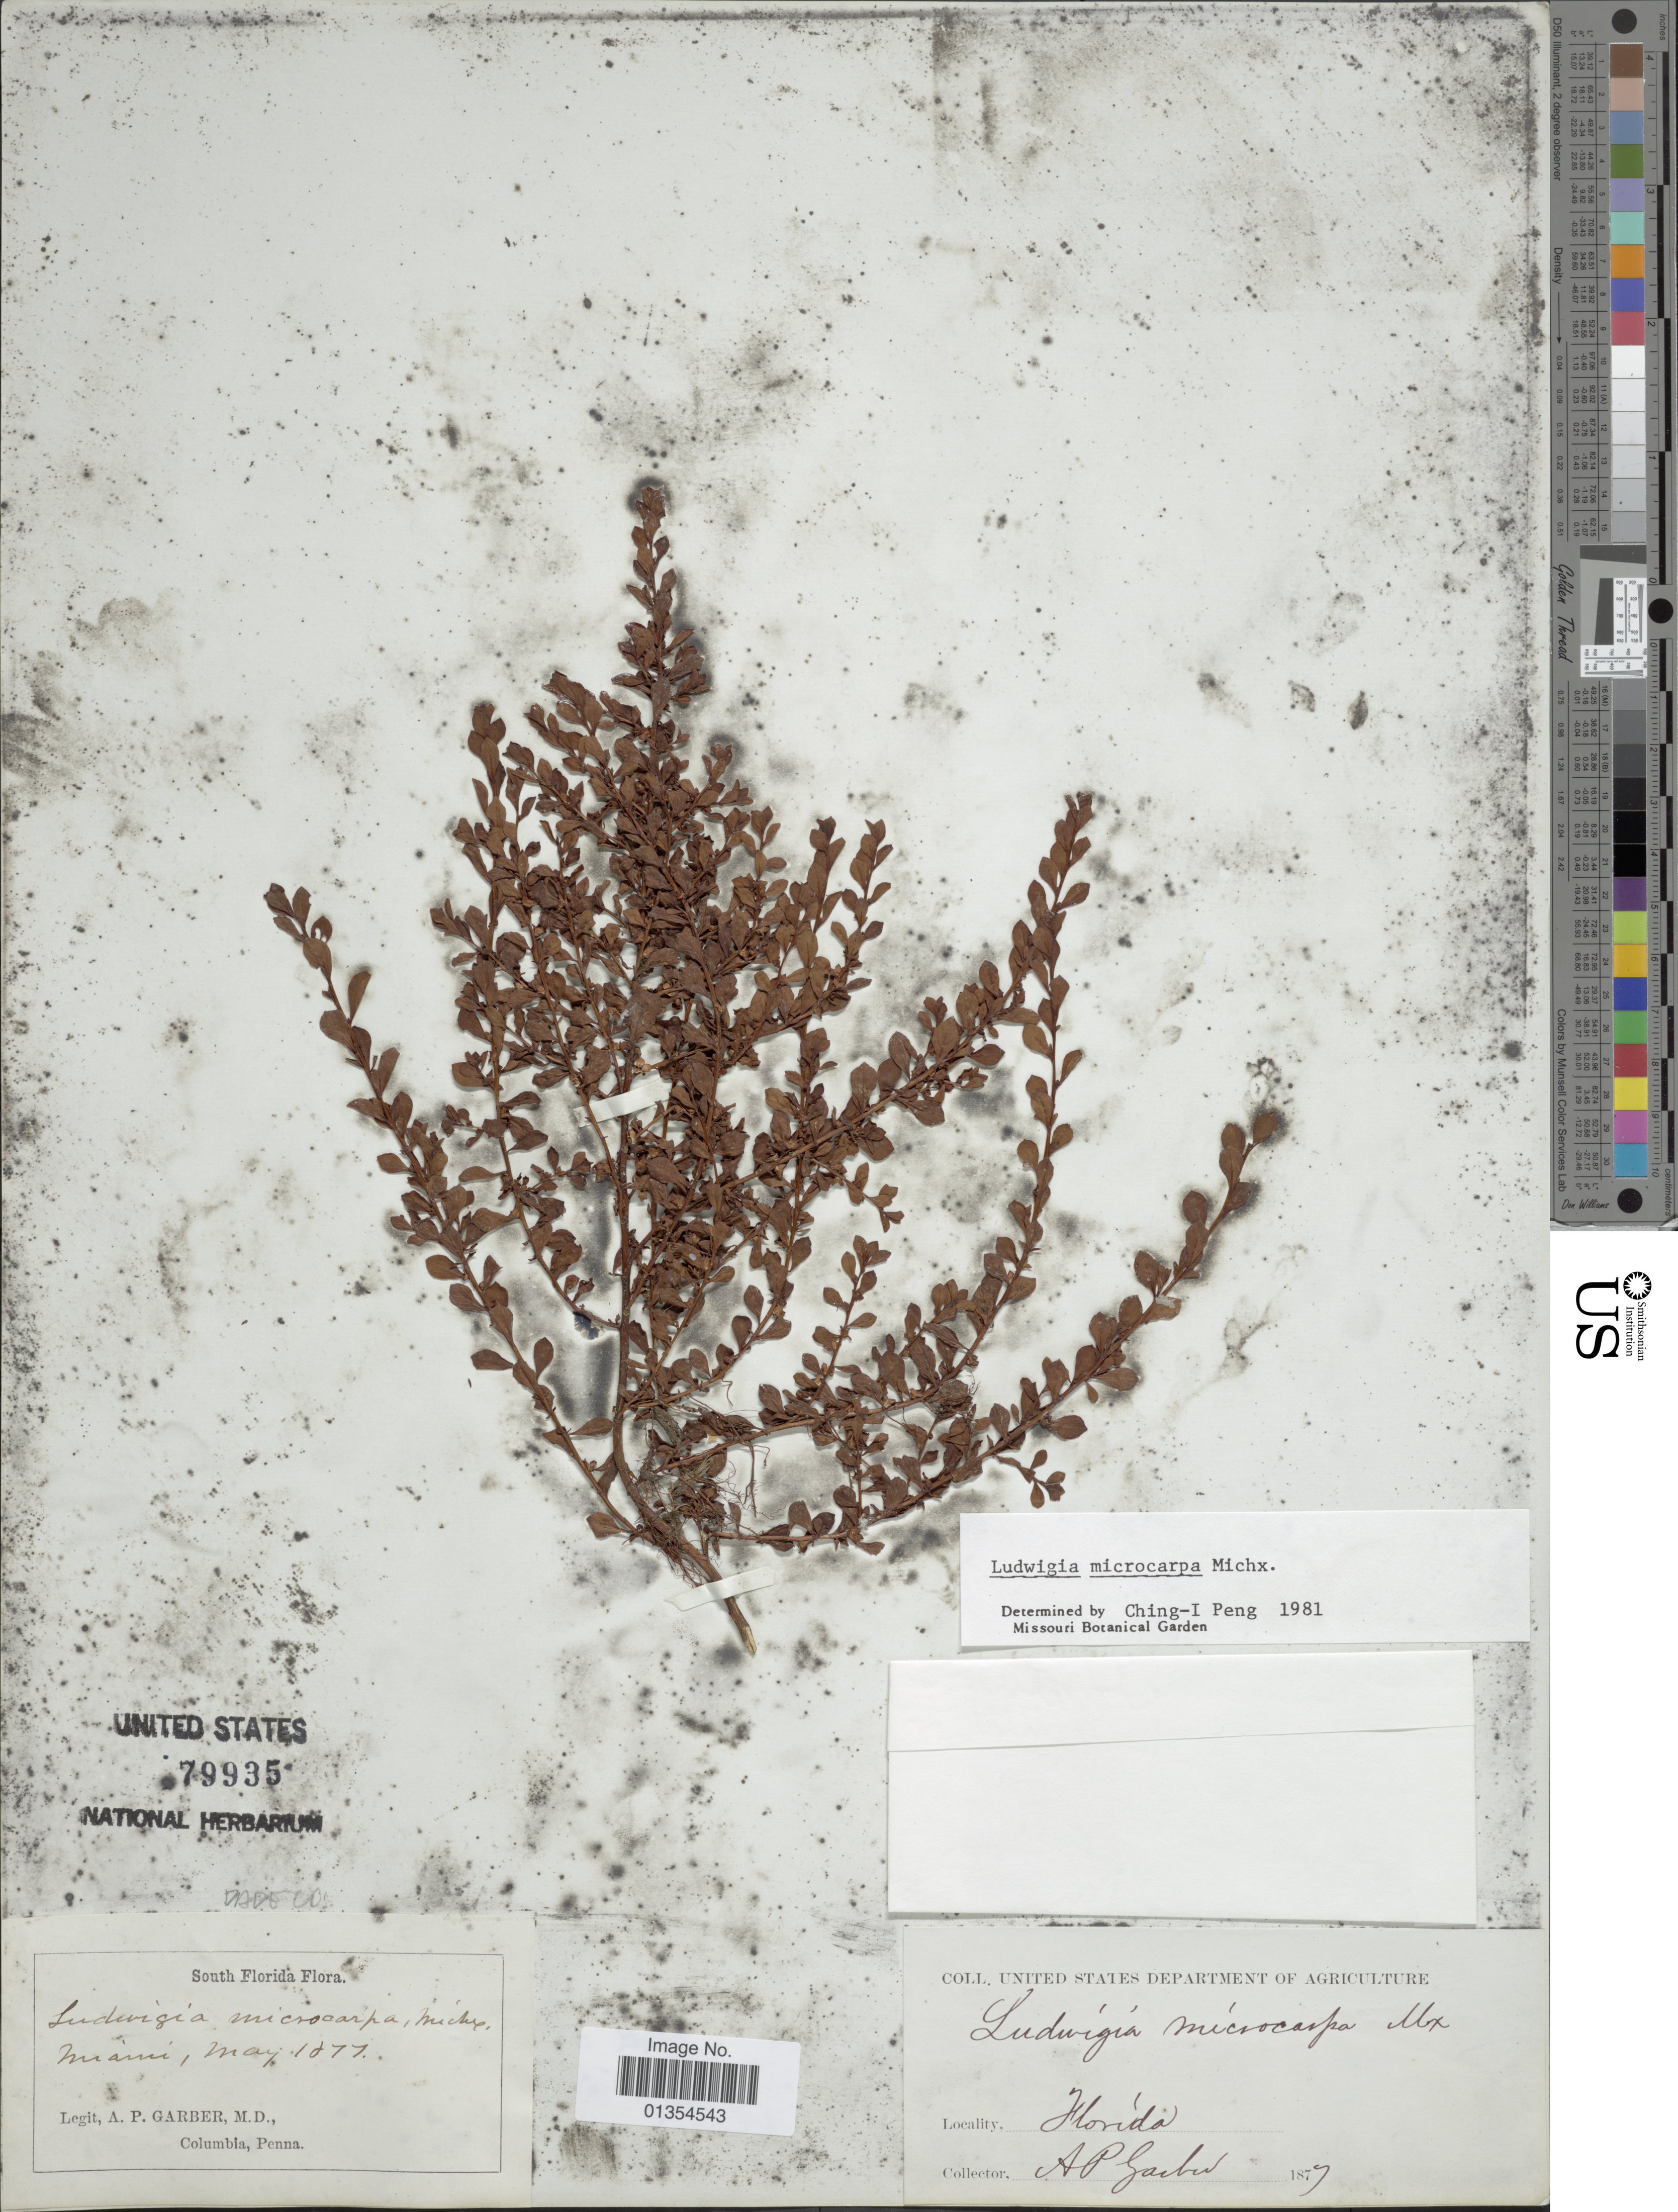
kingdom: Plantae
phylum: Tracheophyta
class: Magnoliopsida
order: Myrtales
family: Onagraceae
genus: Ludwigia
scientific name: Ludwigia microcarpa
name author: Michx.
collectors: A. P. Garber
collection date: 1877-05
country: United States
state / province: Florida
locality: South Florida, Miami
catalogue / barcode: US 79935